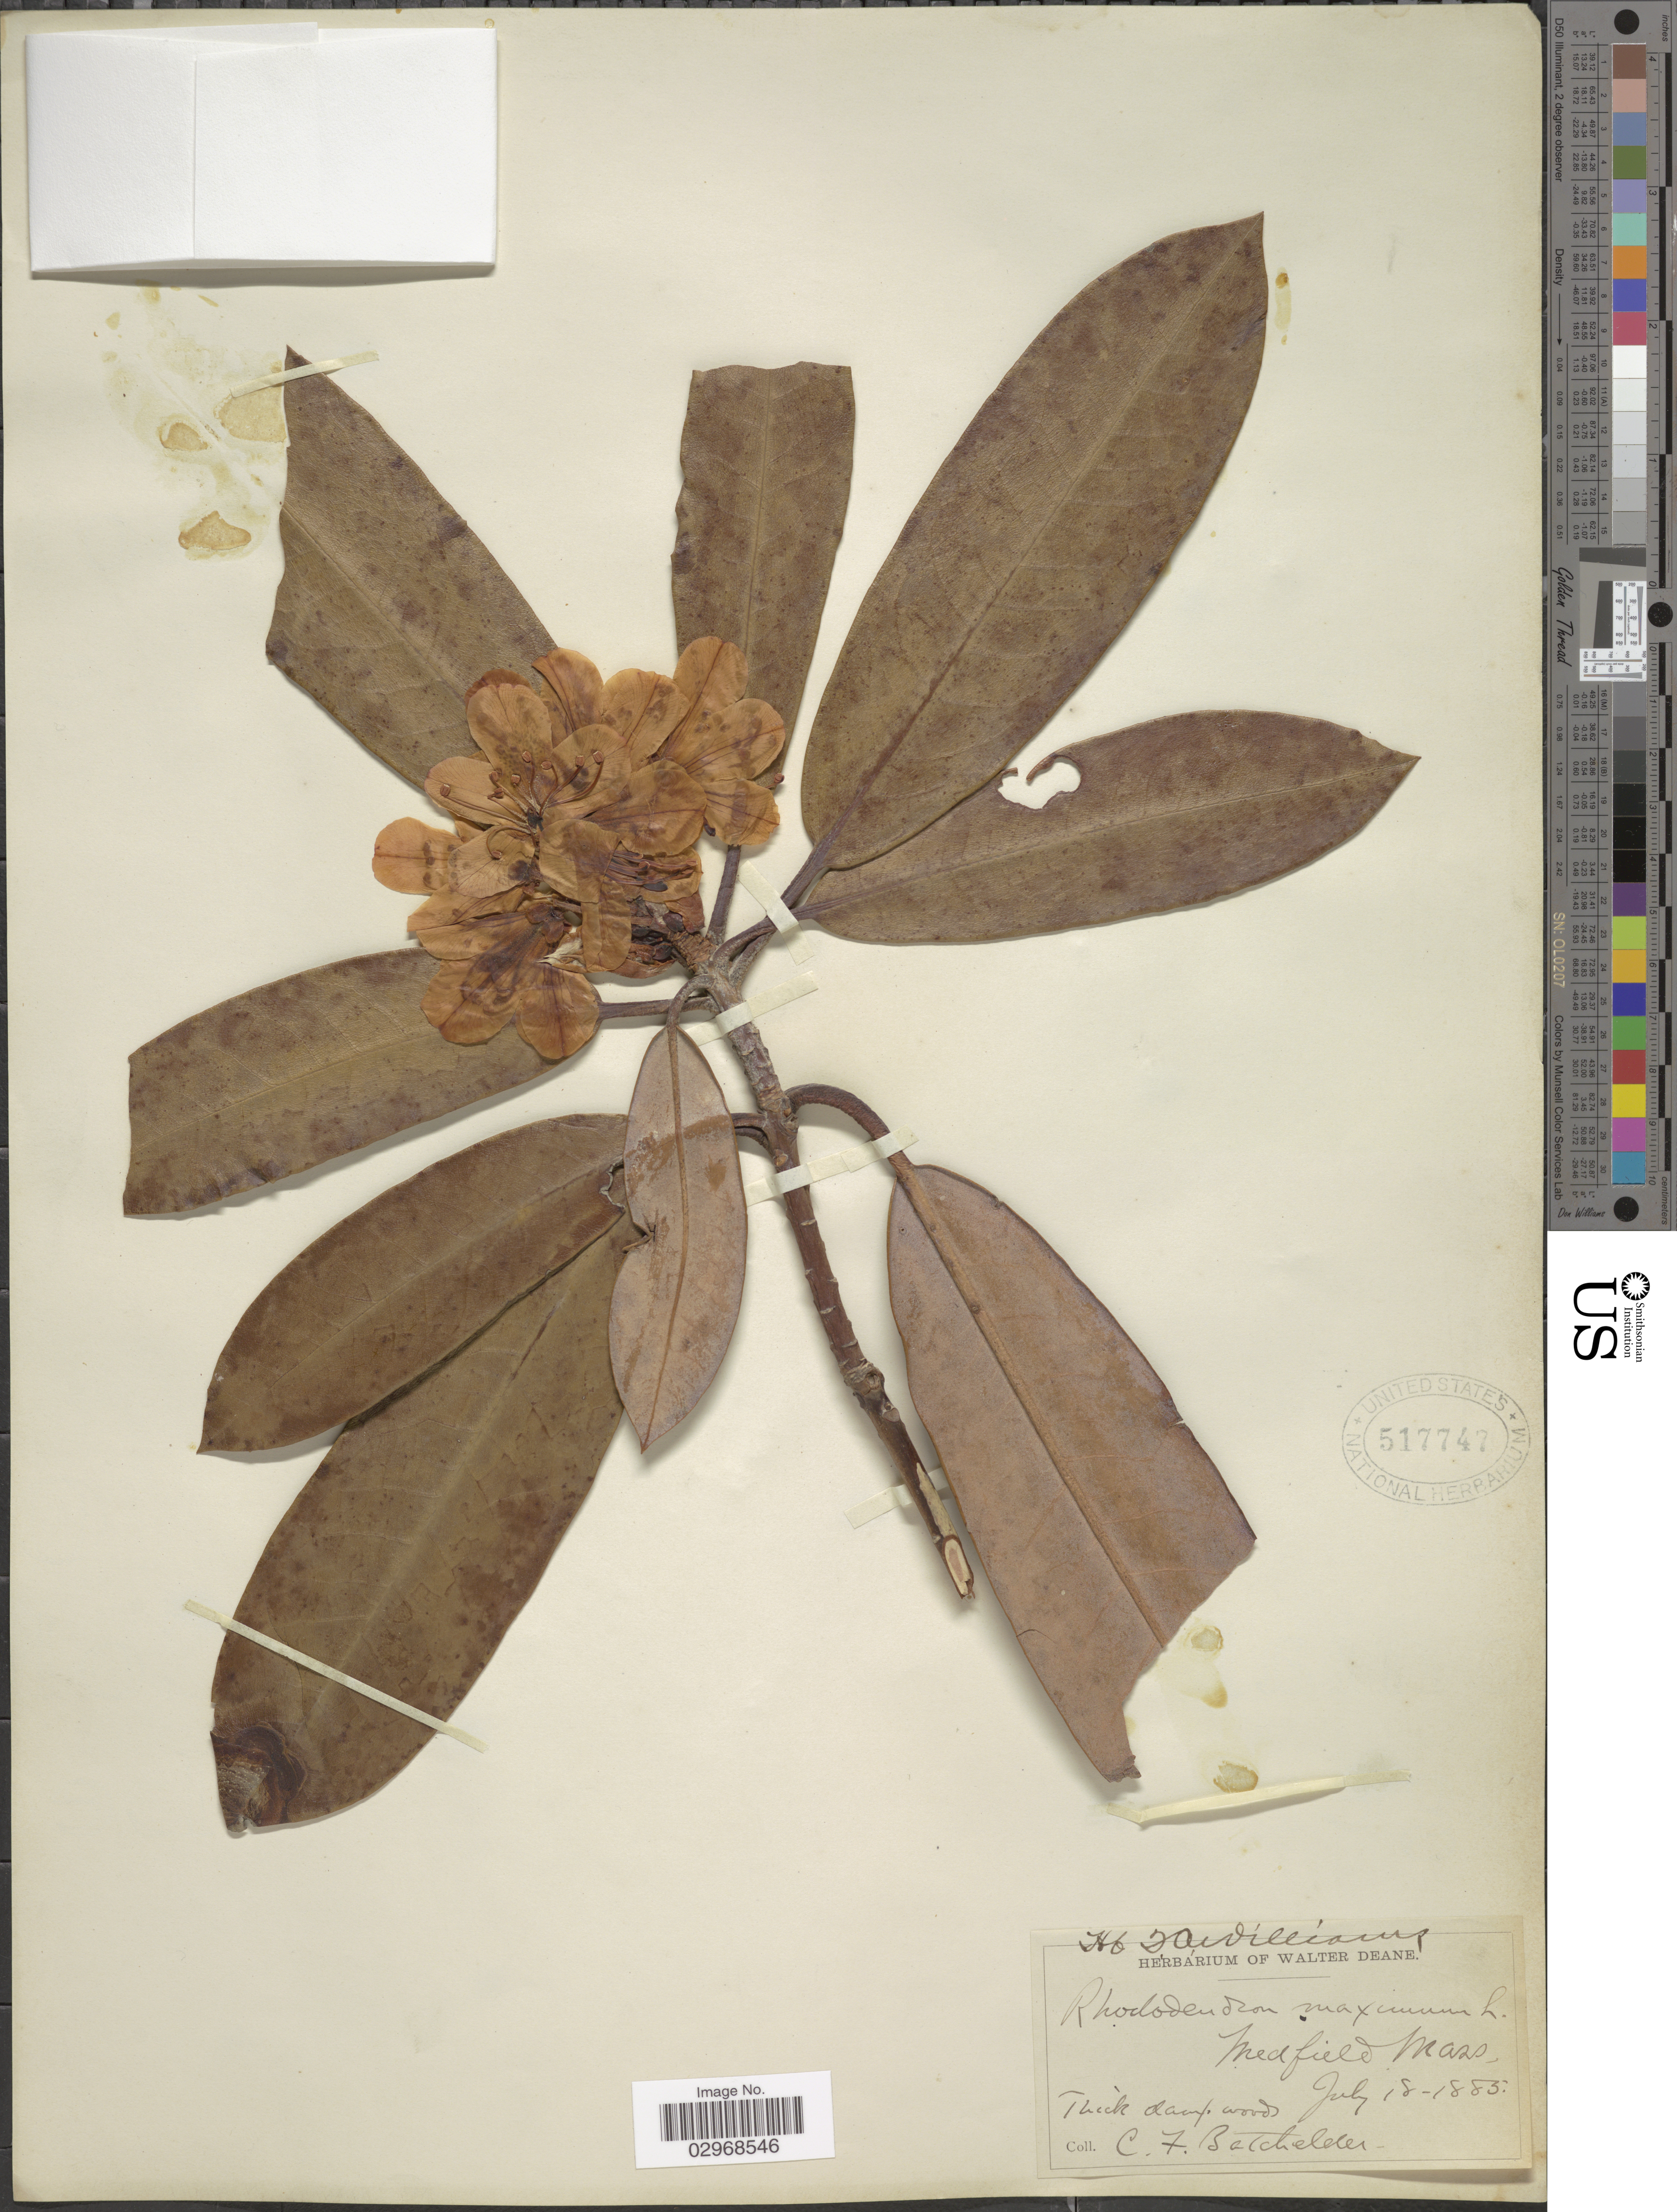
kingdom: Plantae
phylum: Tracheophyta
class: Magnoliopsida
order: Ericales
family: Ericaceae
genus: Rhododendron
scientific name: Rhododendron maximum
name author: L.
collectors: C. Batchelder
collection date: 1885-07-18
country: United States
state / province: Massachusetts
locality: Medfield.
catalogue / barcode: US 517747